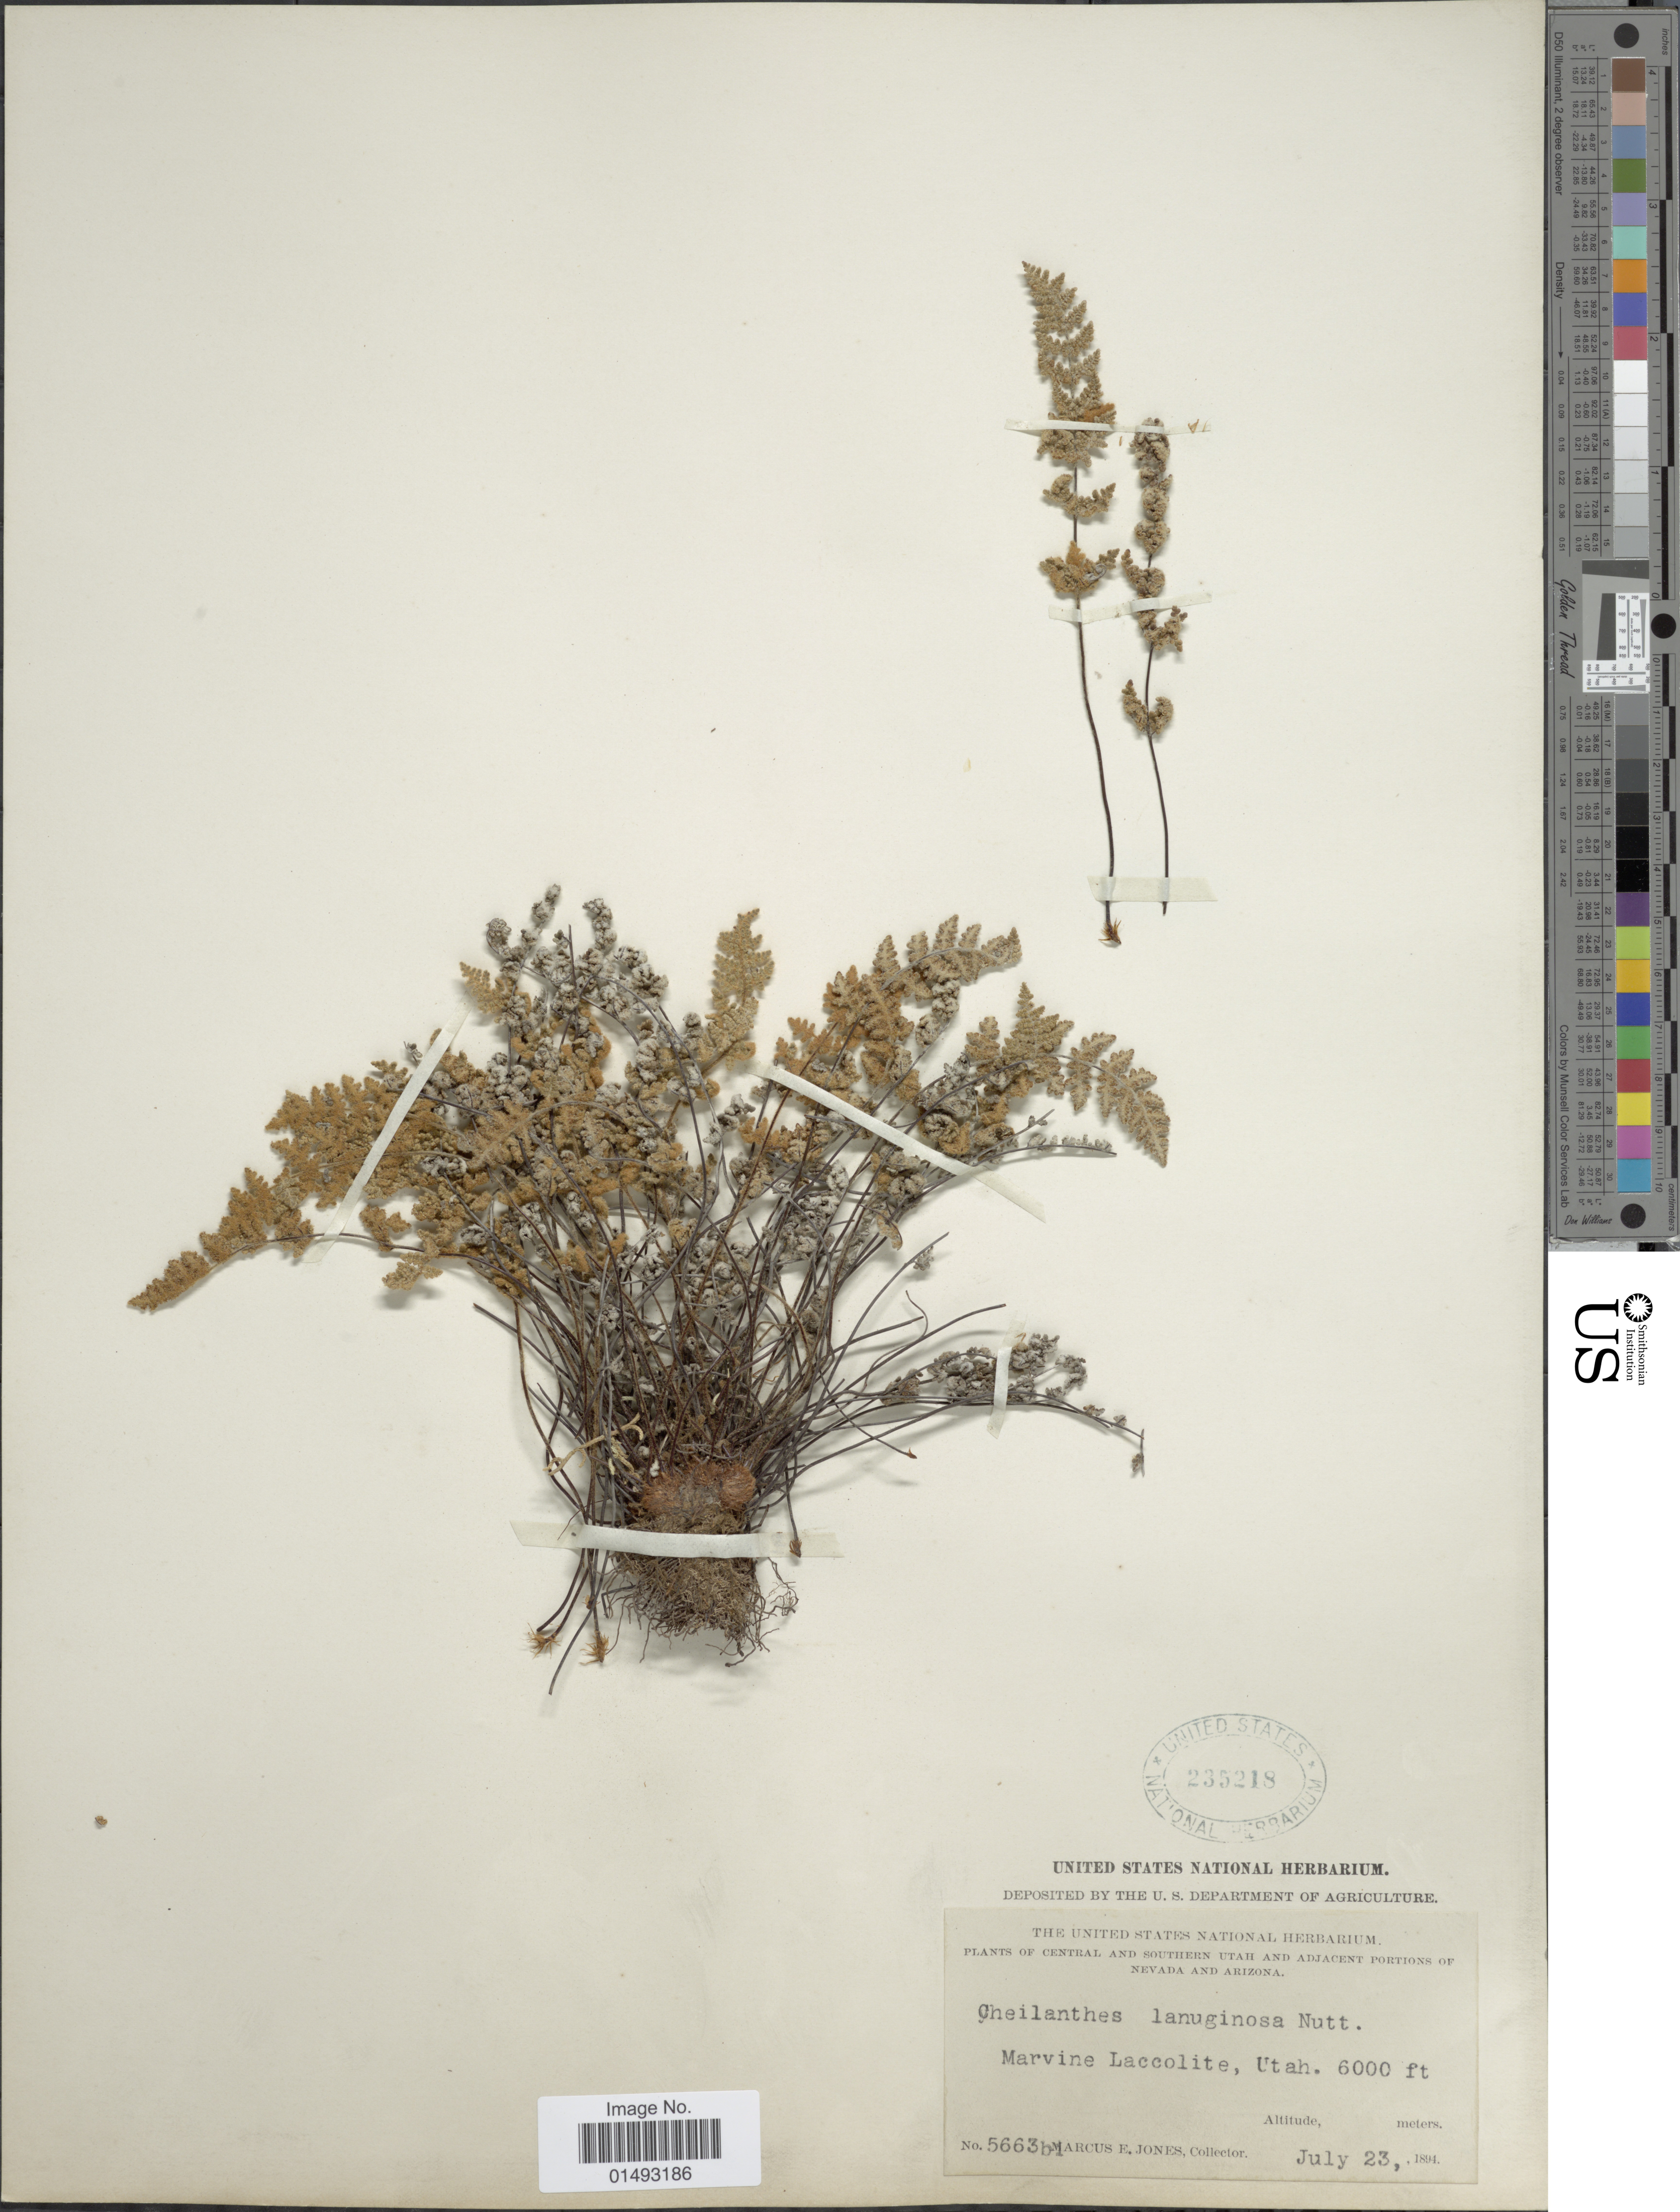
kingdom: Plantae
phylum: Tracheophyta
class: Polypodiopsida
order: Polypodiales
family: Pteridaceae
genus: Myriopteris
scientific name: Myriopteris gracilis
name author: Fée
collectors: M. E. Jones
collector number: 5663b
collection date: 1894-07-23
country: United States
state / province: Utah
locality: Central and Southern Utah and Adjacent Portion of Nevada and Arizona, Marvine Laccolite, Utah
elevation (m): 1829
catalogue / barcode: US 235218